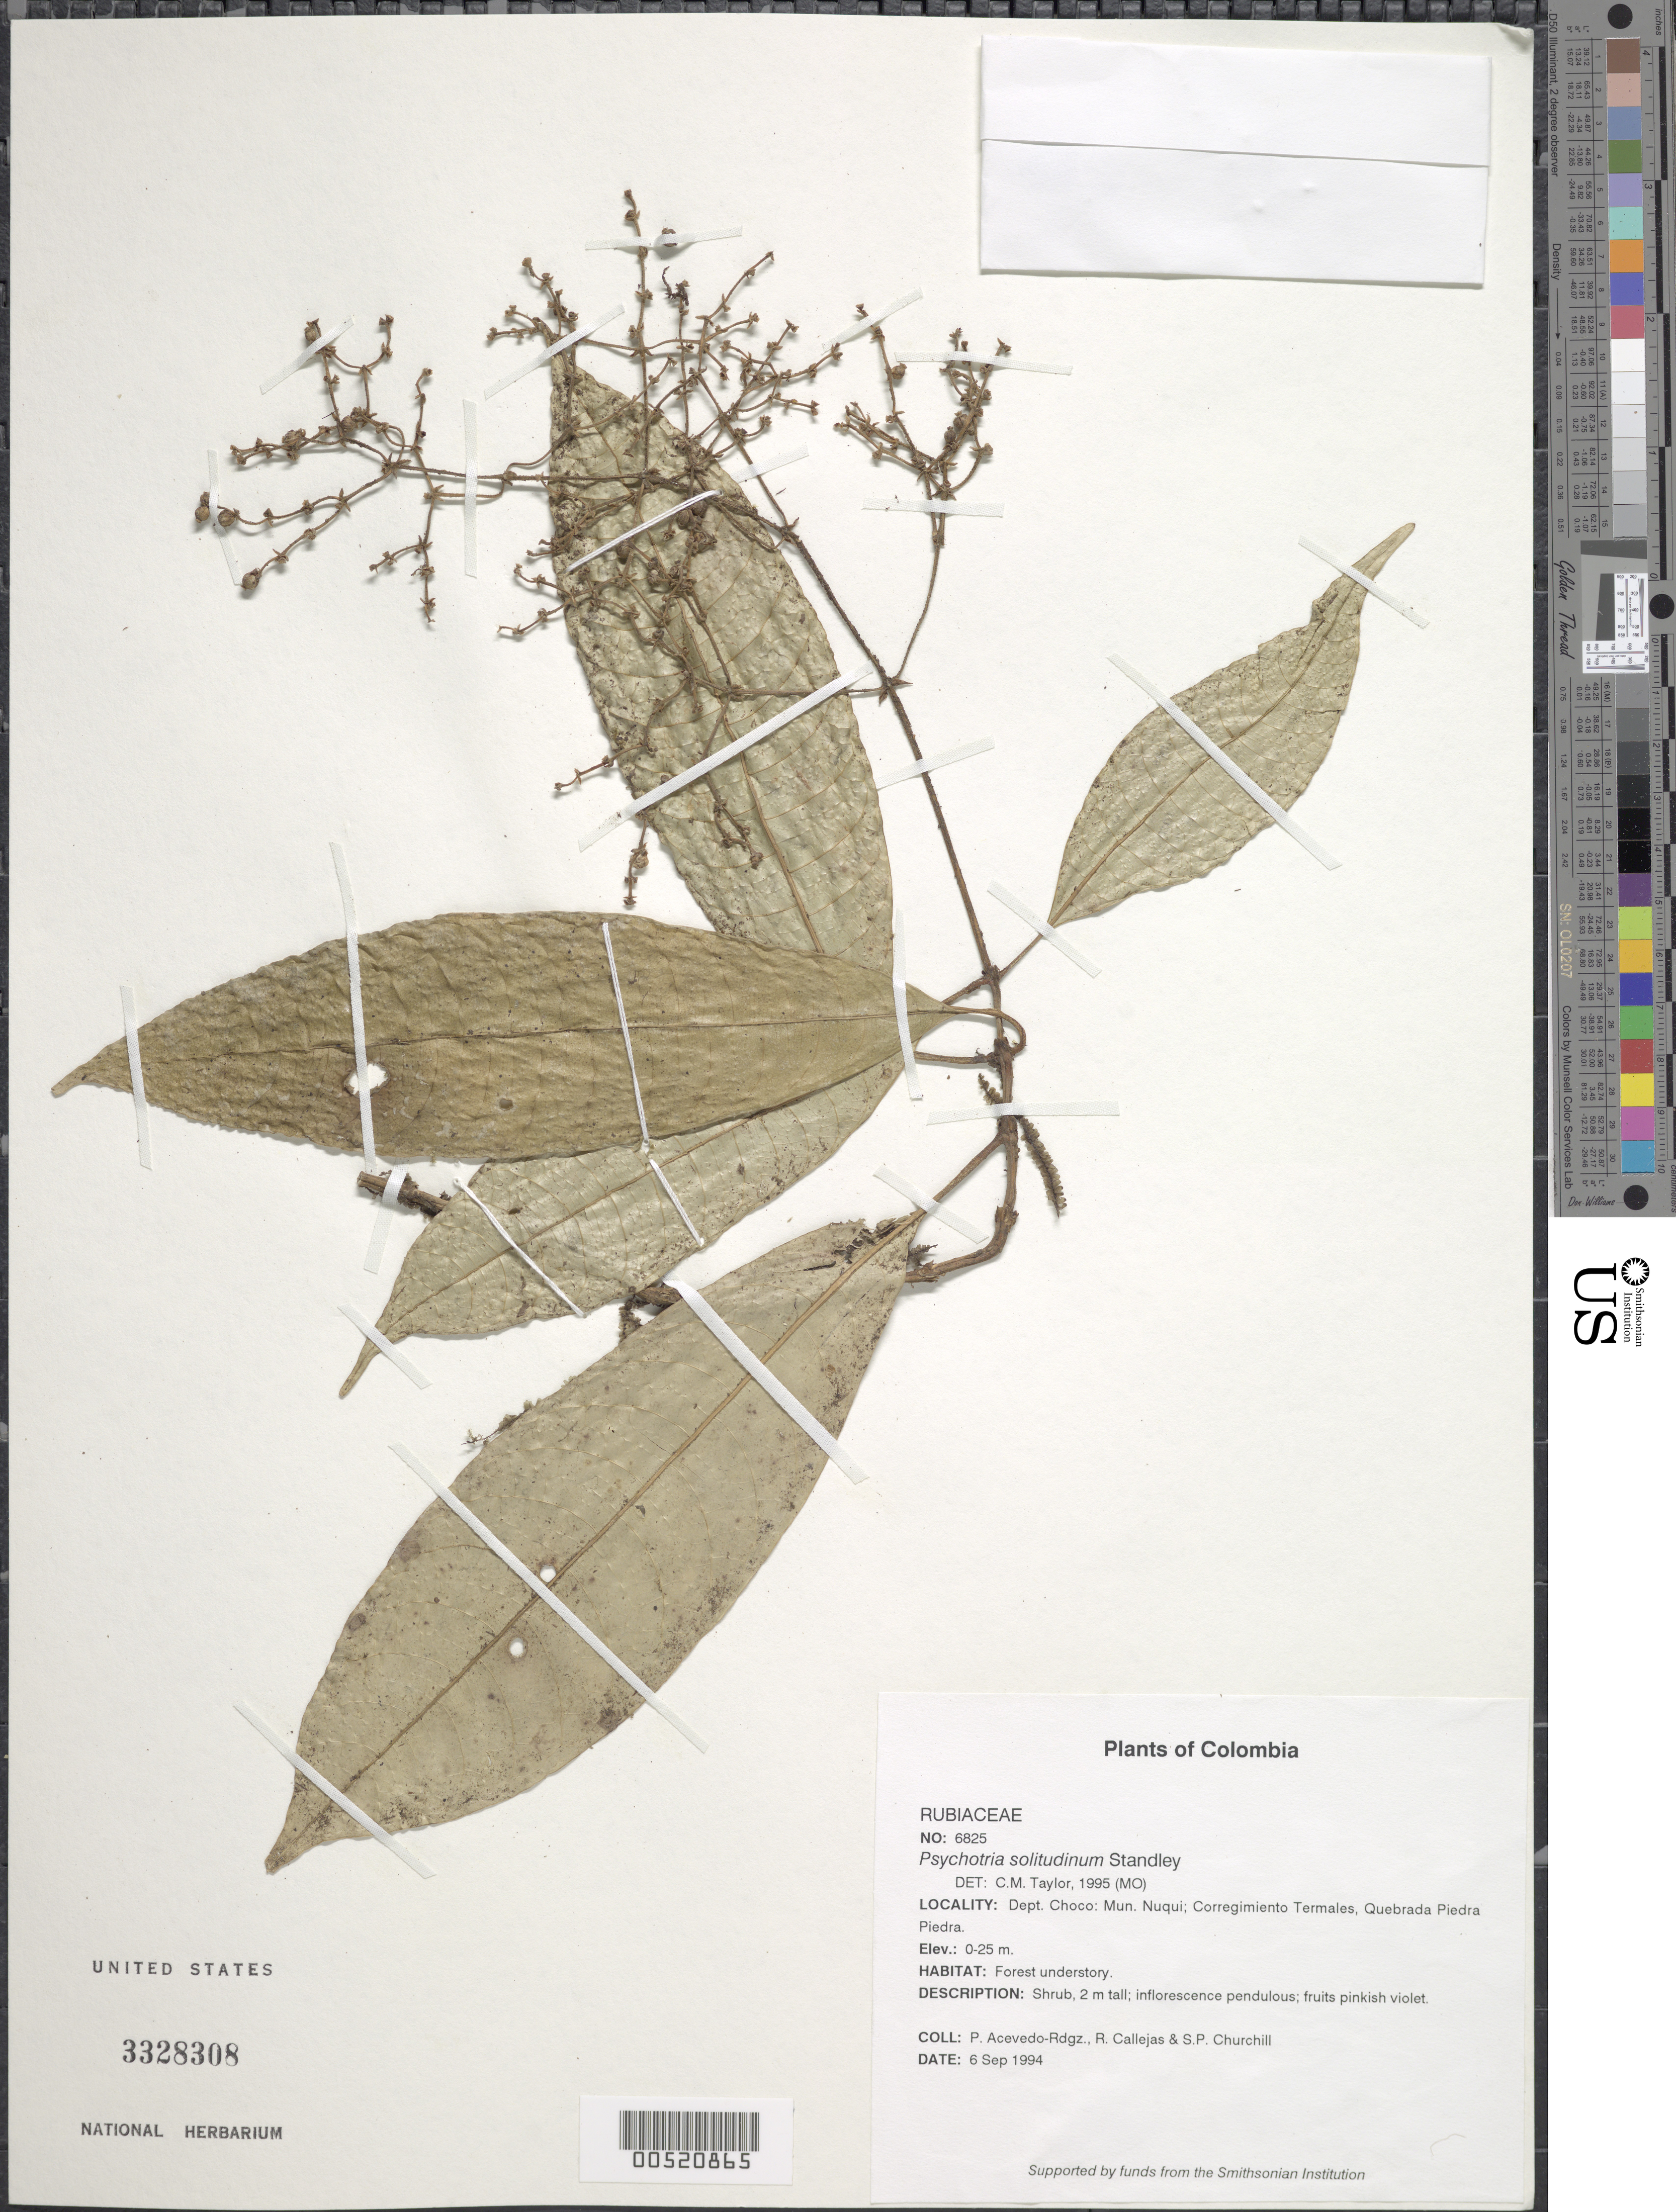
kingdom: Plantae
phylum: Tracheophyta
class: Magnoliopsida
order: Gentianales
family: Rubiaceae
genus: Psychotria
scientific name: Psychotria solitudinum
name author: Standl.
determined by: Taylor, Charlotte M.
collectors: P. Acevedo-Rodr., R. Callejas & S. Churchill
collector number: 6825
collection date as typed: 06 Sep 1994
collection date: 1994-09-06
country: Colombia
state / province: Chocó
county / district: Nuqui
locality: Depart. Choco; Mun. Nuqui; Corregimiento Termales. Quebrada Piedra Piedra.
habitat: Forest understory.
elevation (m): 0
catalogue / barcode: US 3328308